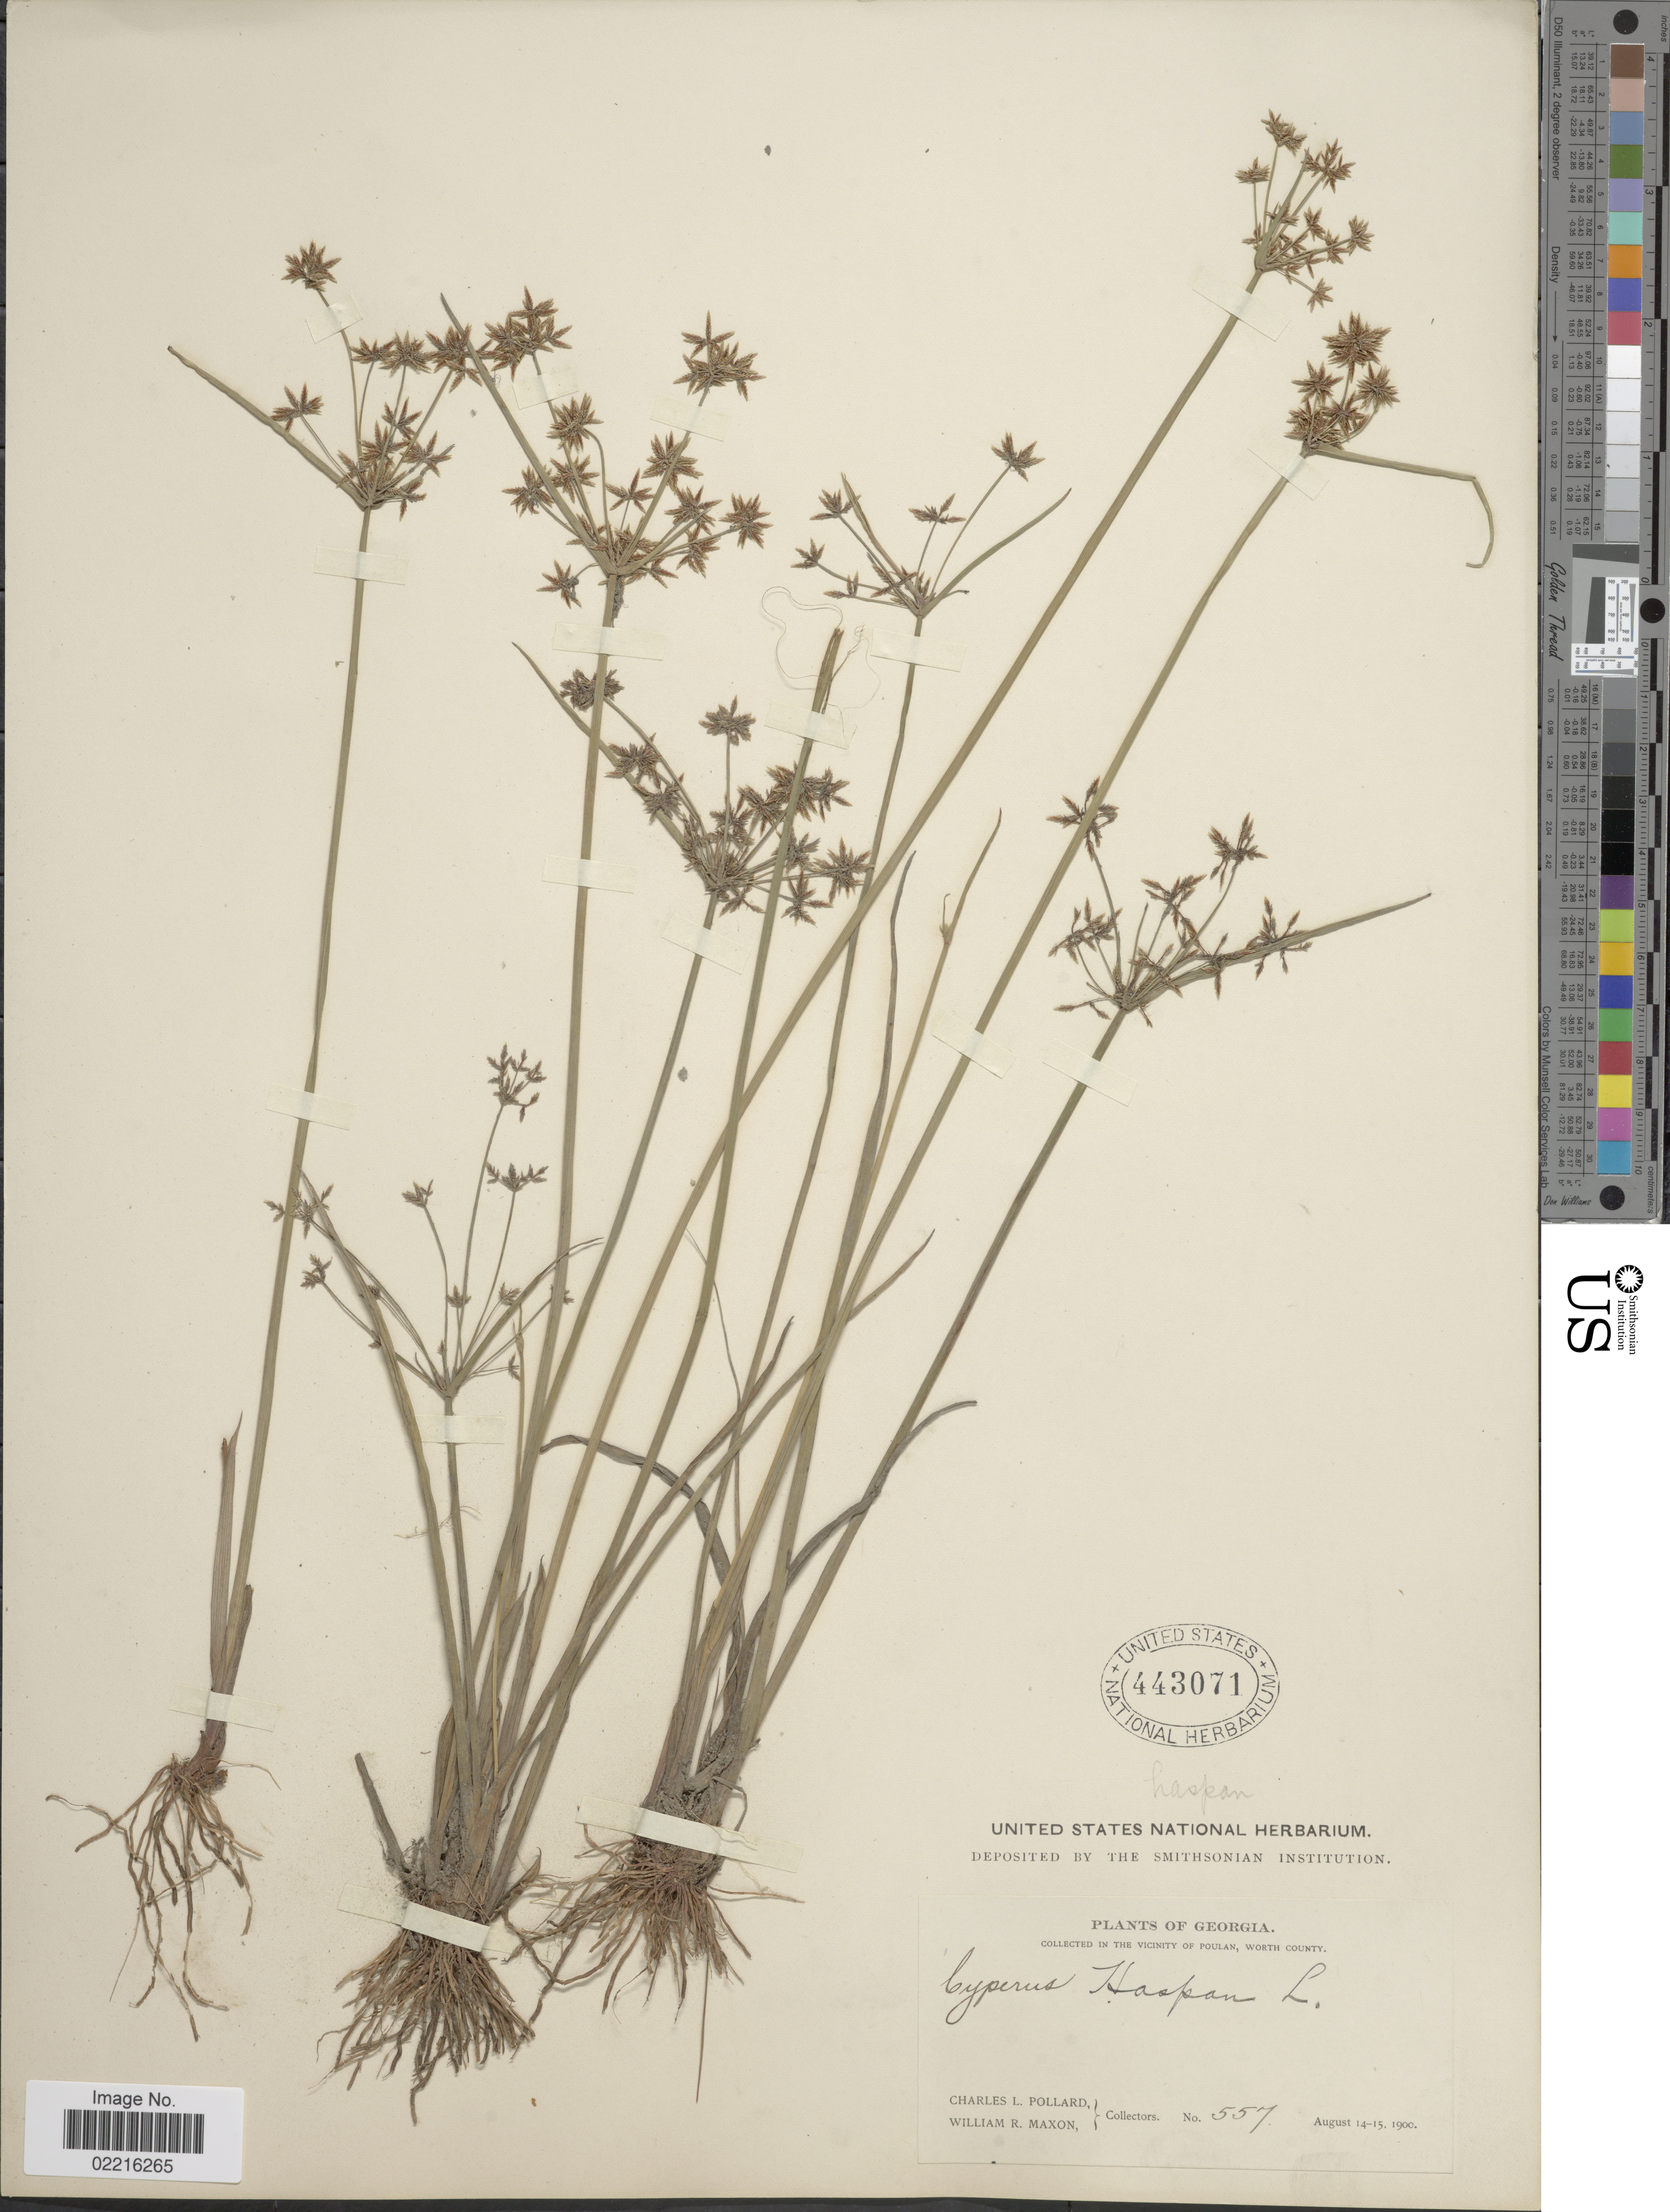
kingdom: Plantae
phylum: Tracheophyta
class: Liliopsida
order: Poales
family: Cyperaceae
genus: Cyperus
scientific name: Cyperus haspan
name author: L.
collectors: C. L. Pollard & W. R. Maxon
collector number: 557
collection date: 1900-08-14/1900-08-15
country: United States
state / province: Georgia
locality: Vicinity of Poulan, Worth County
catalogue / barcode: US 443071